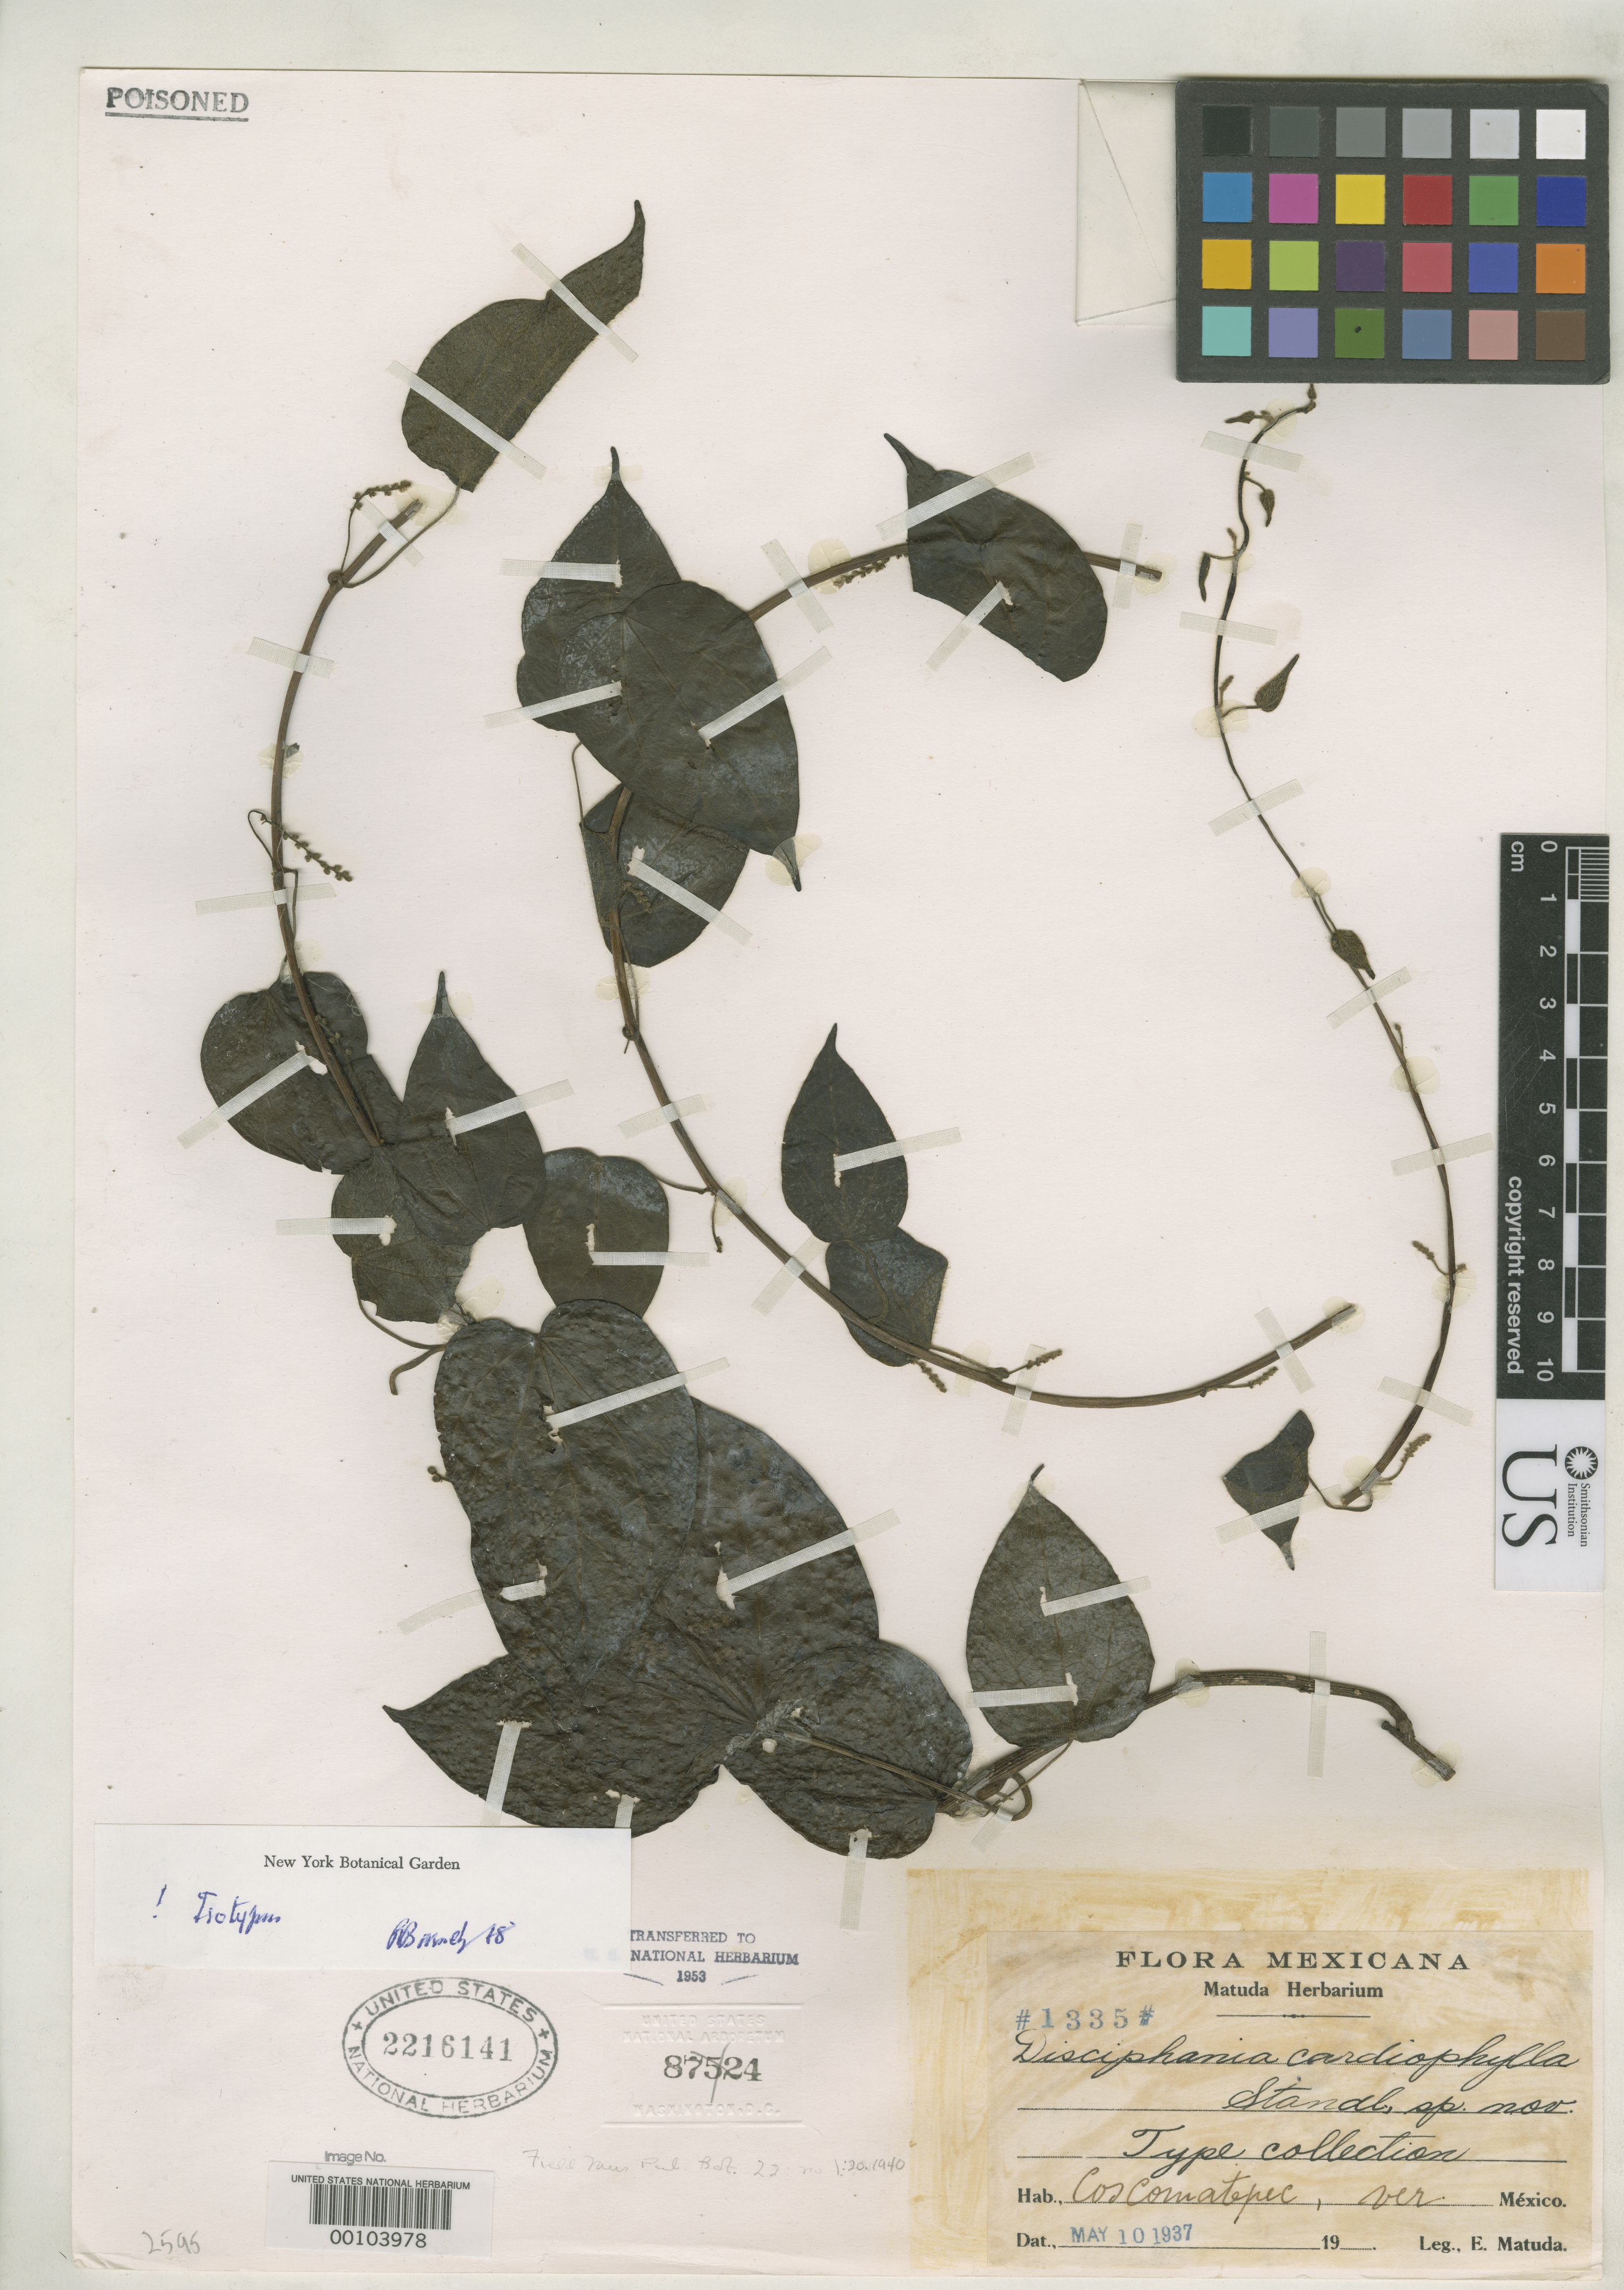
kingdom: Plantae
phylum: Tracheophyta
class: Magnoliopsida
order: Ranunculales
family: Menispermaceae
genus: Disciphania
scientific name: Disciphania cardiophylla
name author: Standl.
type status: Isotype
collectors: E. Matuda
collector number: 1335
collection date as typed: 10 May 1937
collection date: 1937-05-10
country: Mexico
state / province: Veracruz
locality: Coscomatepec.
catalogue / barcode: US 2216141